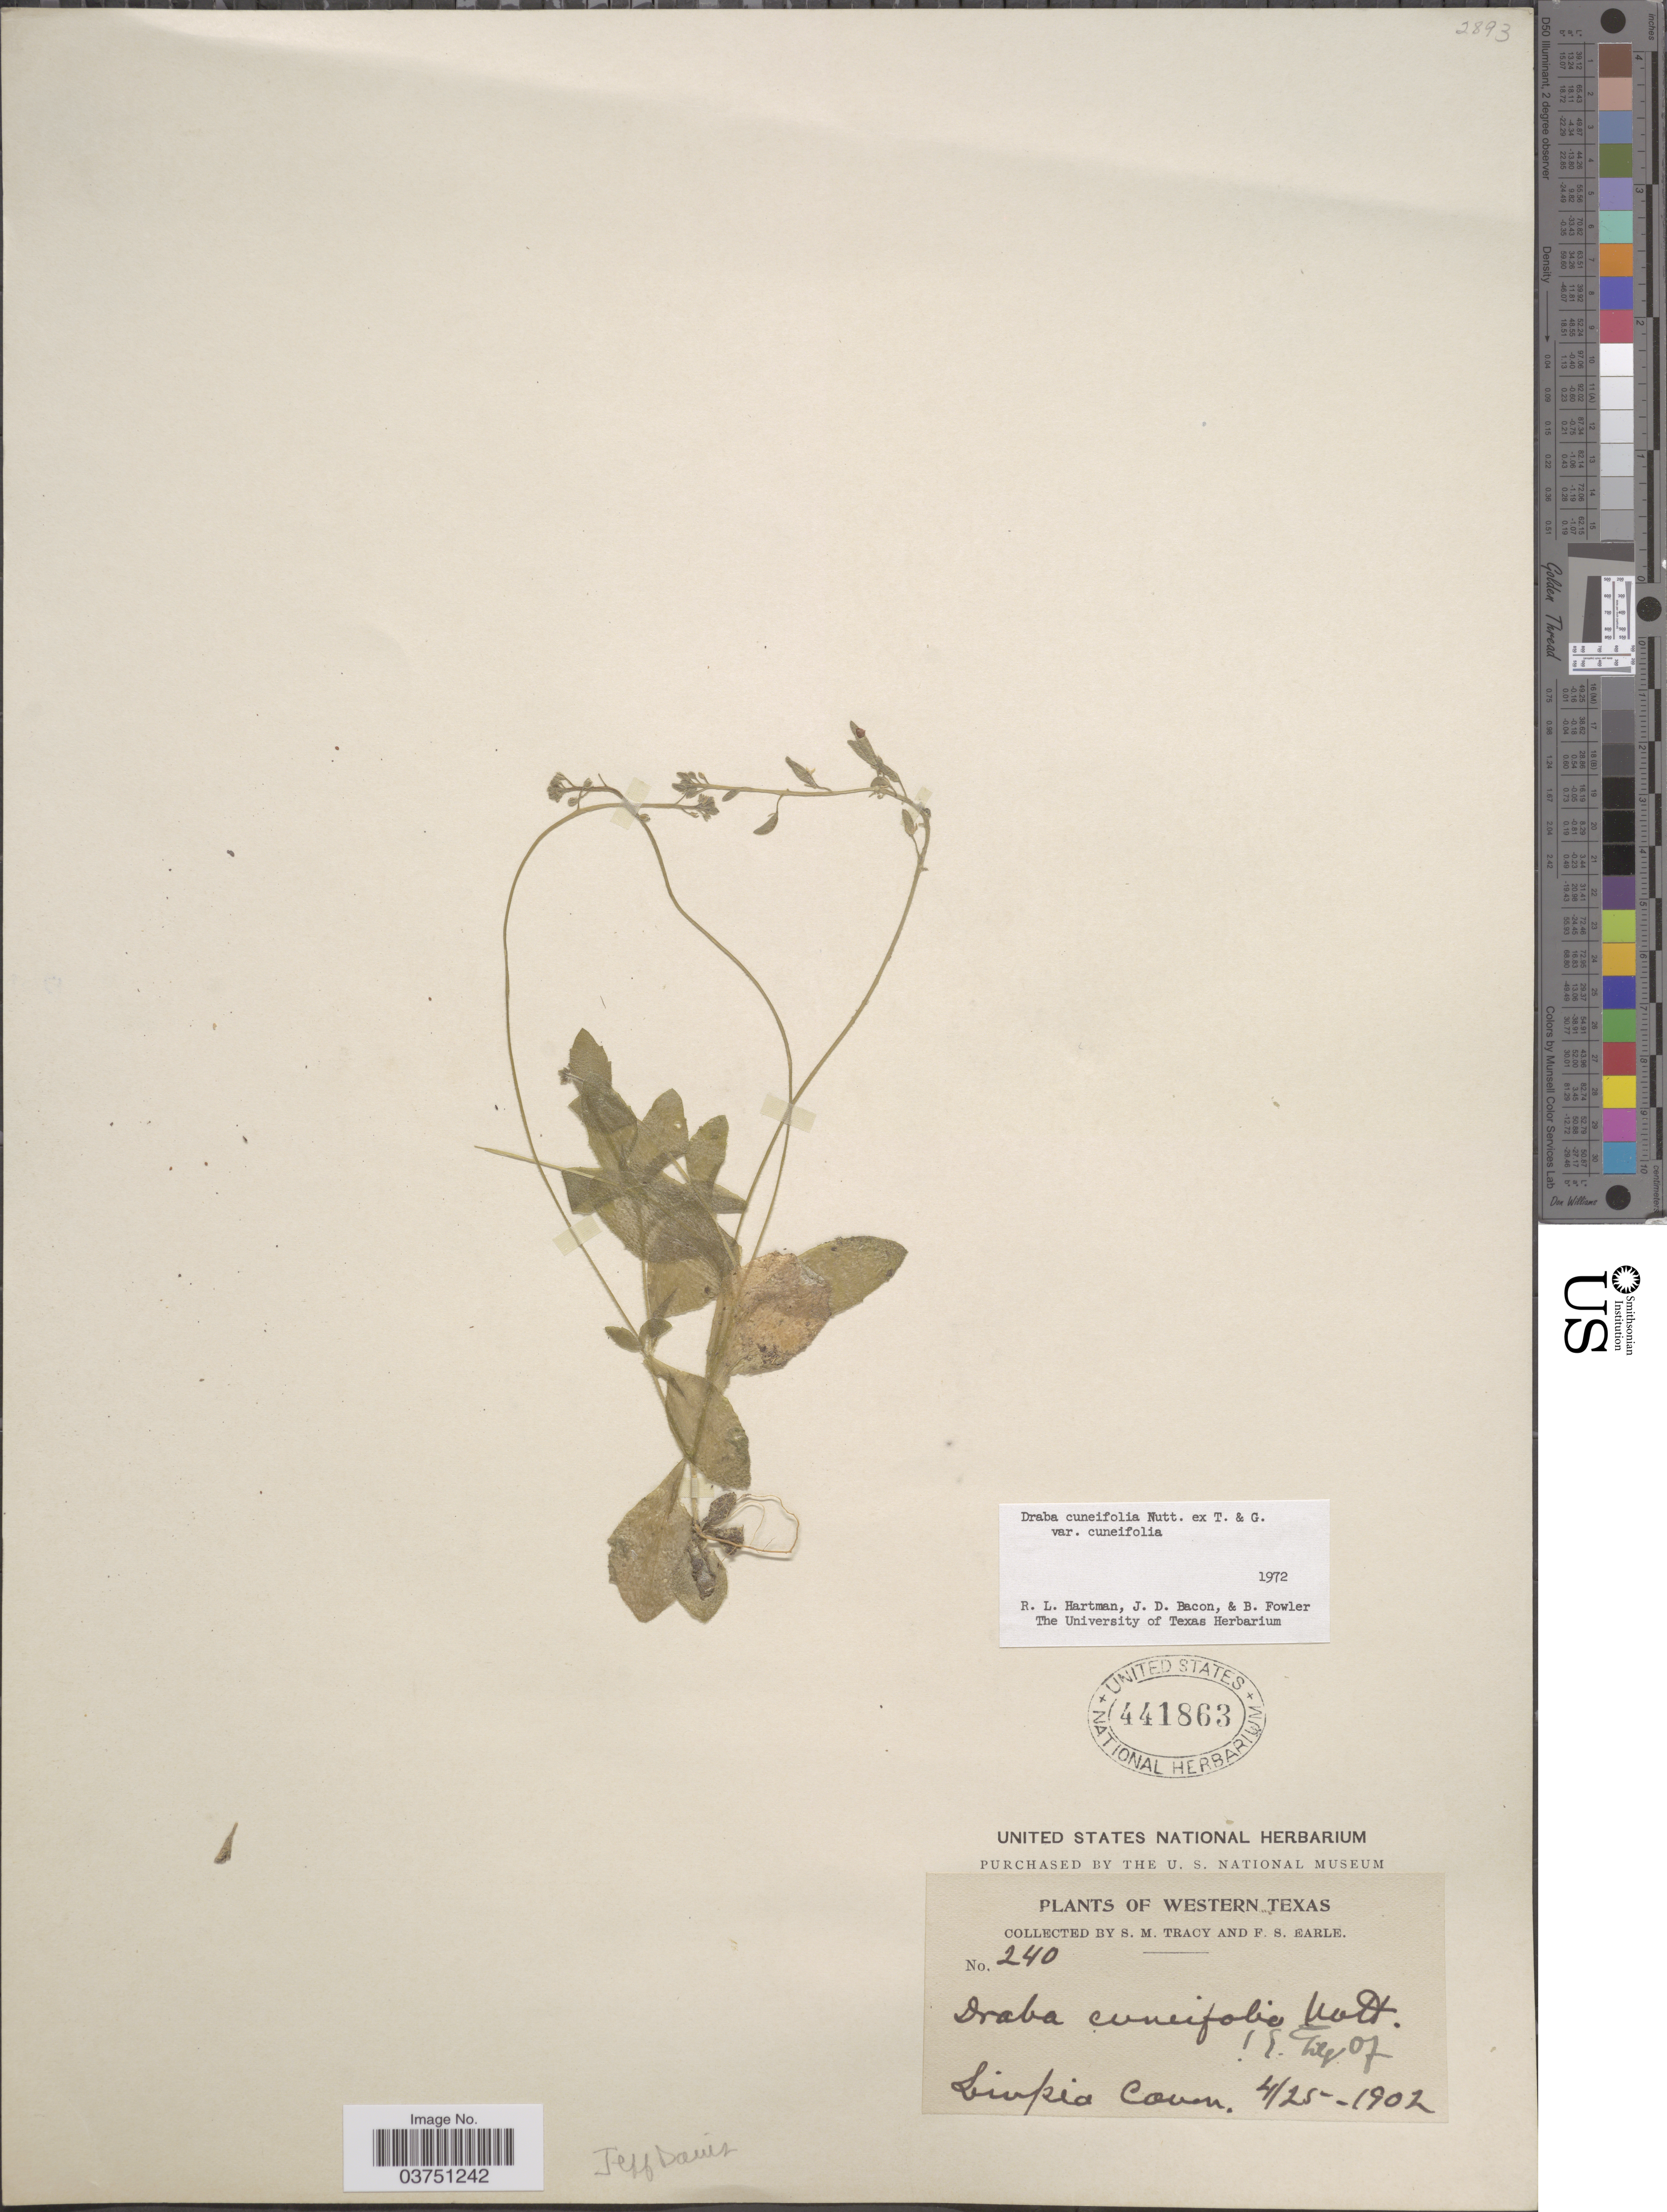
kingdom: Plantae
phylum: Tracheophyta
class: Magnoliopsida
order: Brassicales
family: Brassicaceae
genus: Draba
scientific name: Draba cuneifolia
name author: Nutt.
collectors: S. M. Tracy & F. S. Earle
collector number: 240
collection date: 1902-04-25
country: United States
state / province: Texas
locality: Western Texas; Limpia Canon. Jeff Davis.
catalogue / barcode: US 441863